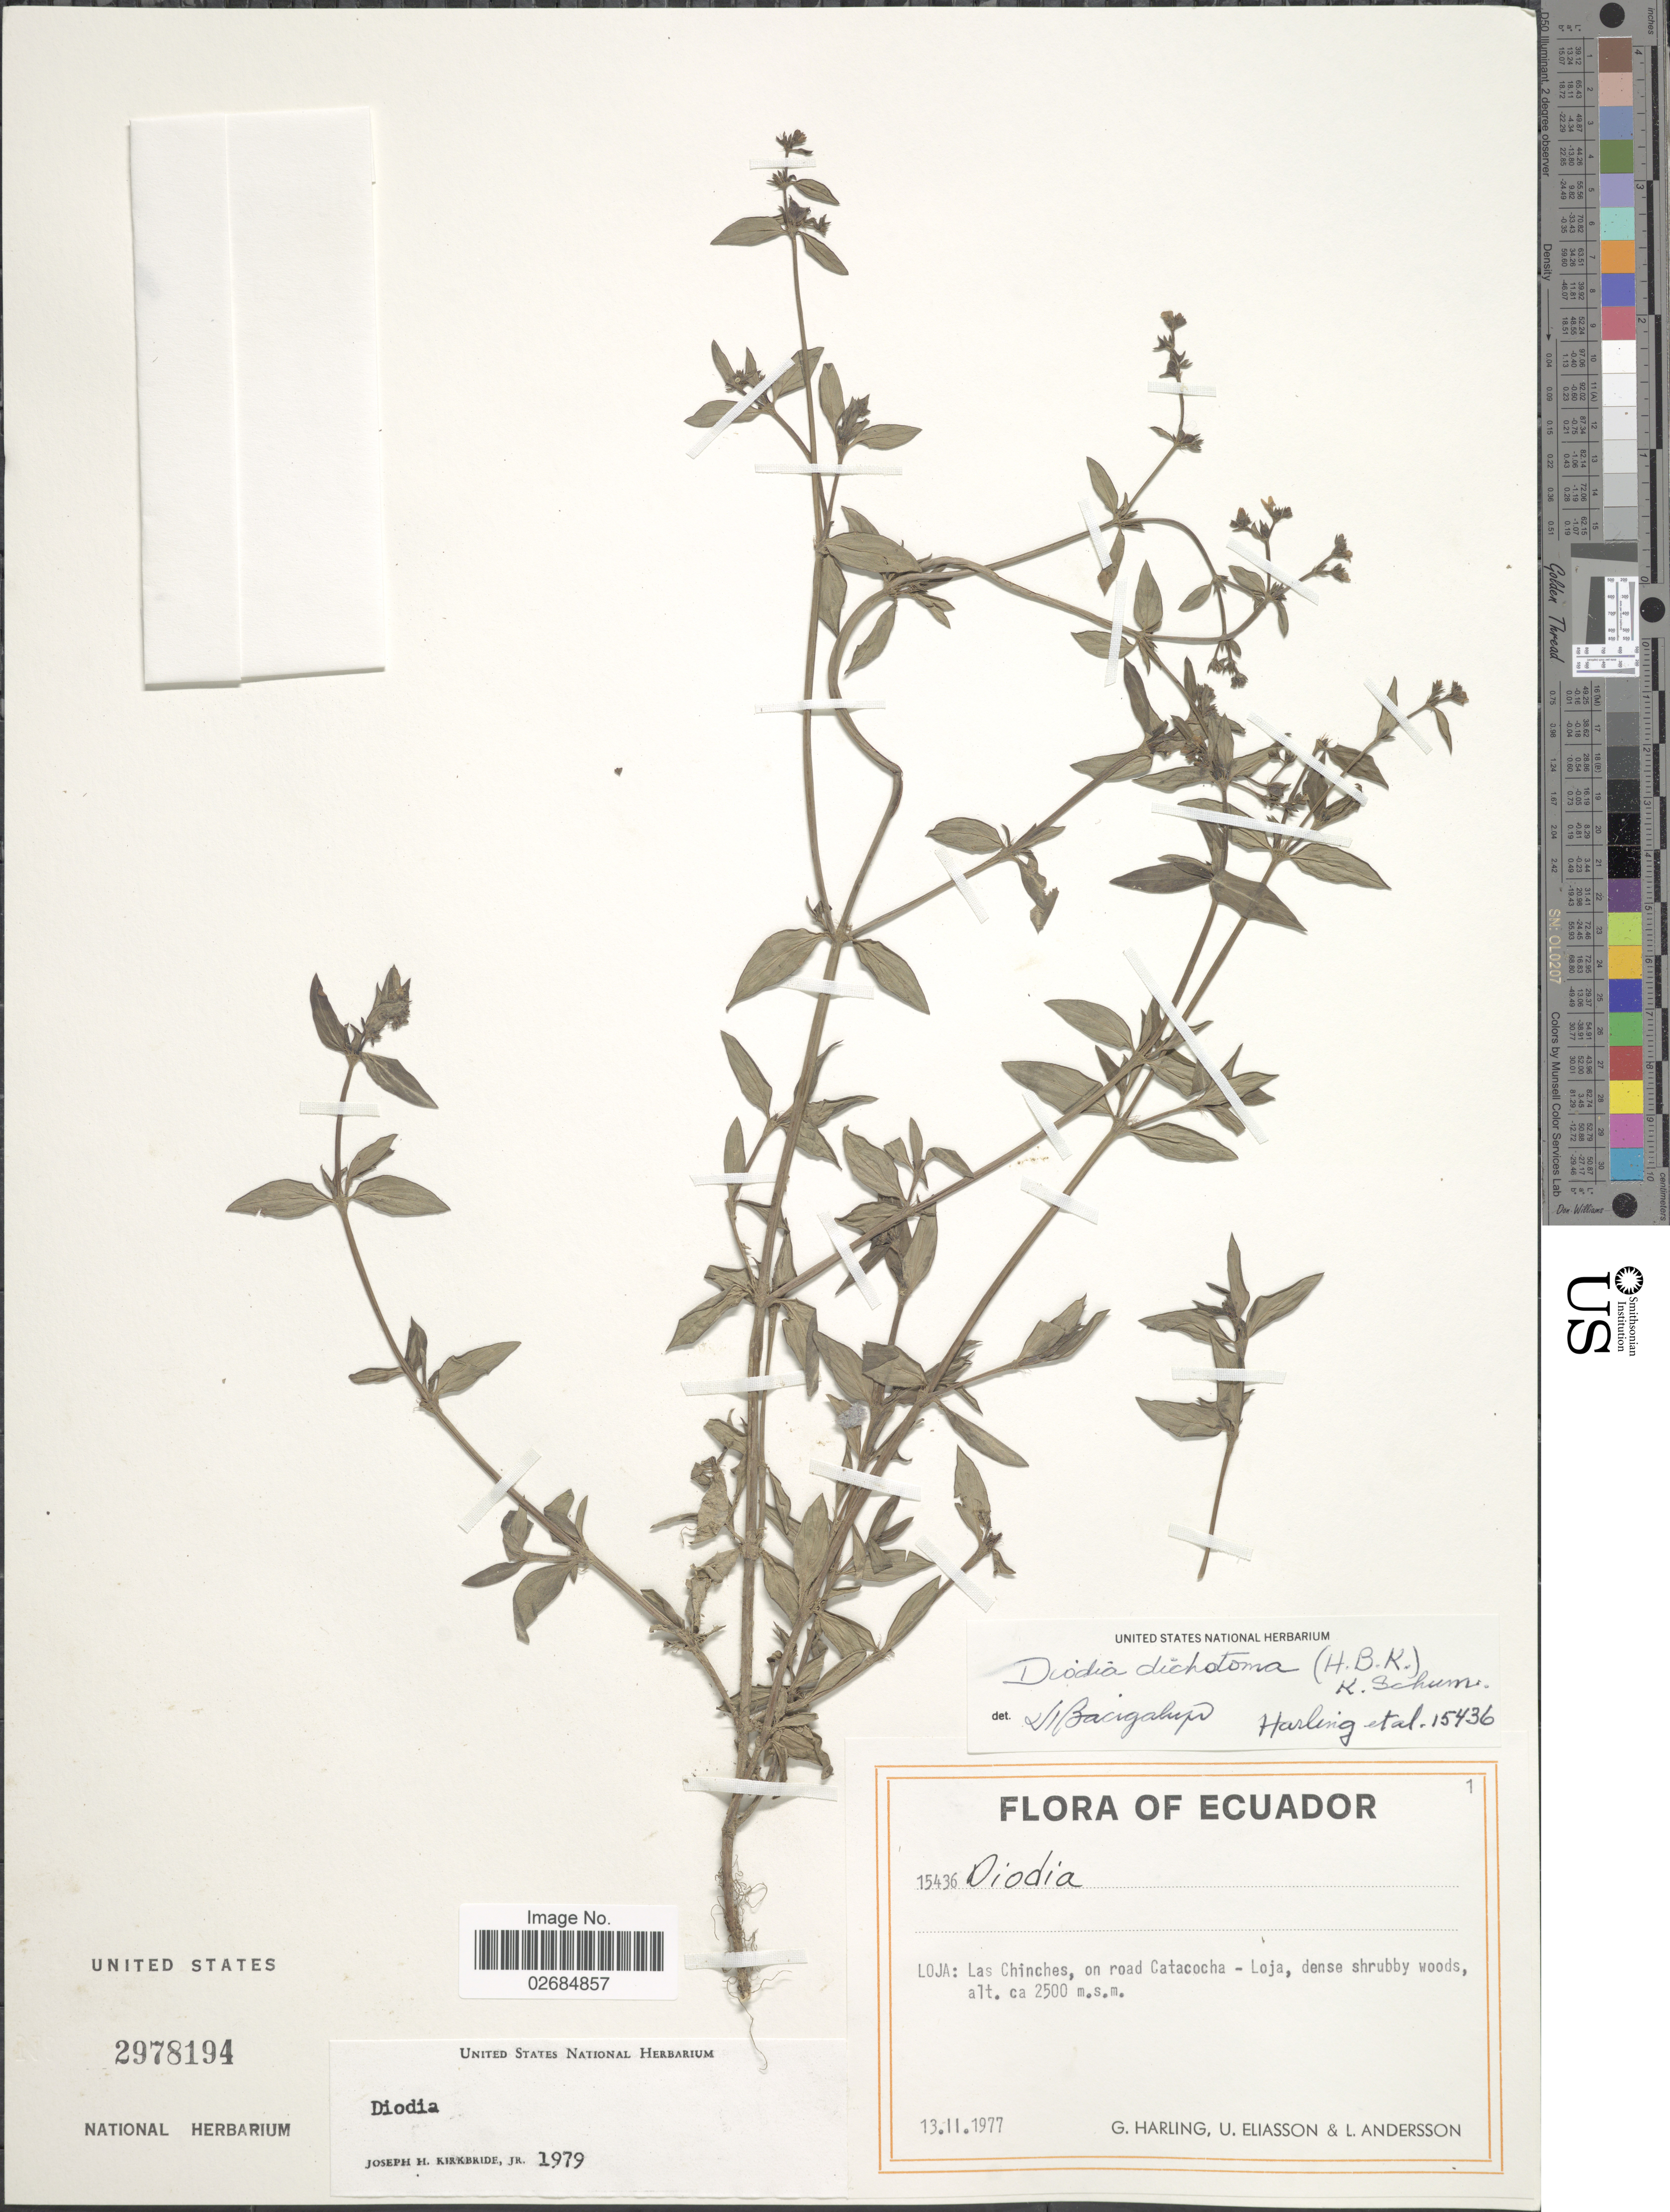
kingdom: Plantae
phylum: Tracheophyta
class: Magnoliopsida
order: Gentianales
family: Rubiaceae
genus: Galianthe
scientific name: Galianthe dichotoma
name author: (Willd.) E.L. Cabral & Bacigalupo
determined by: Kirkbride, J. H.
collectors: G. Harling, U. Eliasson & L. Andersson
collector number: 15436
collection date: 1977-02-13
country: Ecuador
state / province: Loja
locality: Las Chinches, on road Catacocha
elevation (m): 2500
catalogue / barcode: US 2978194